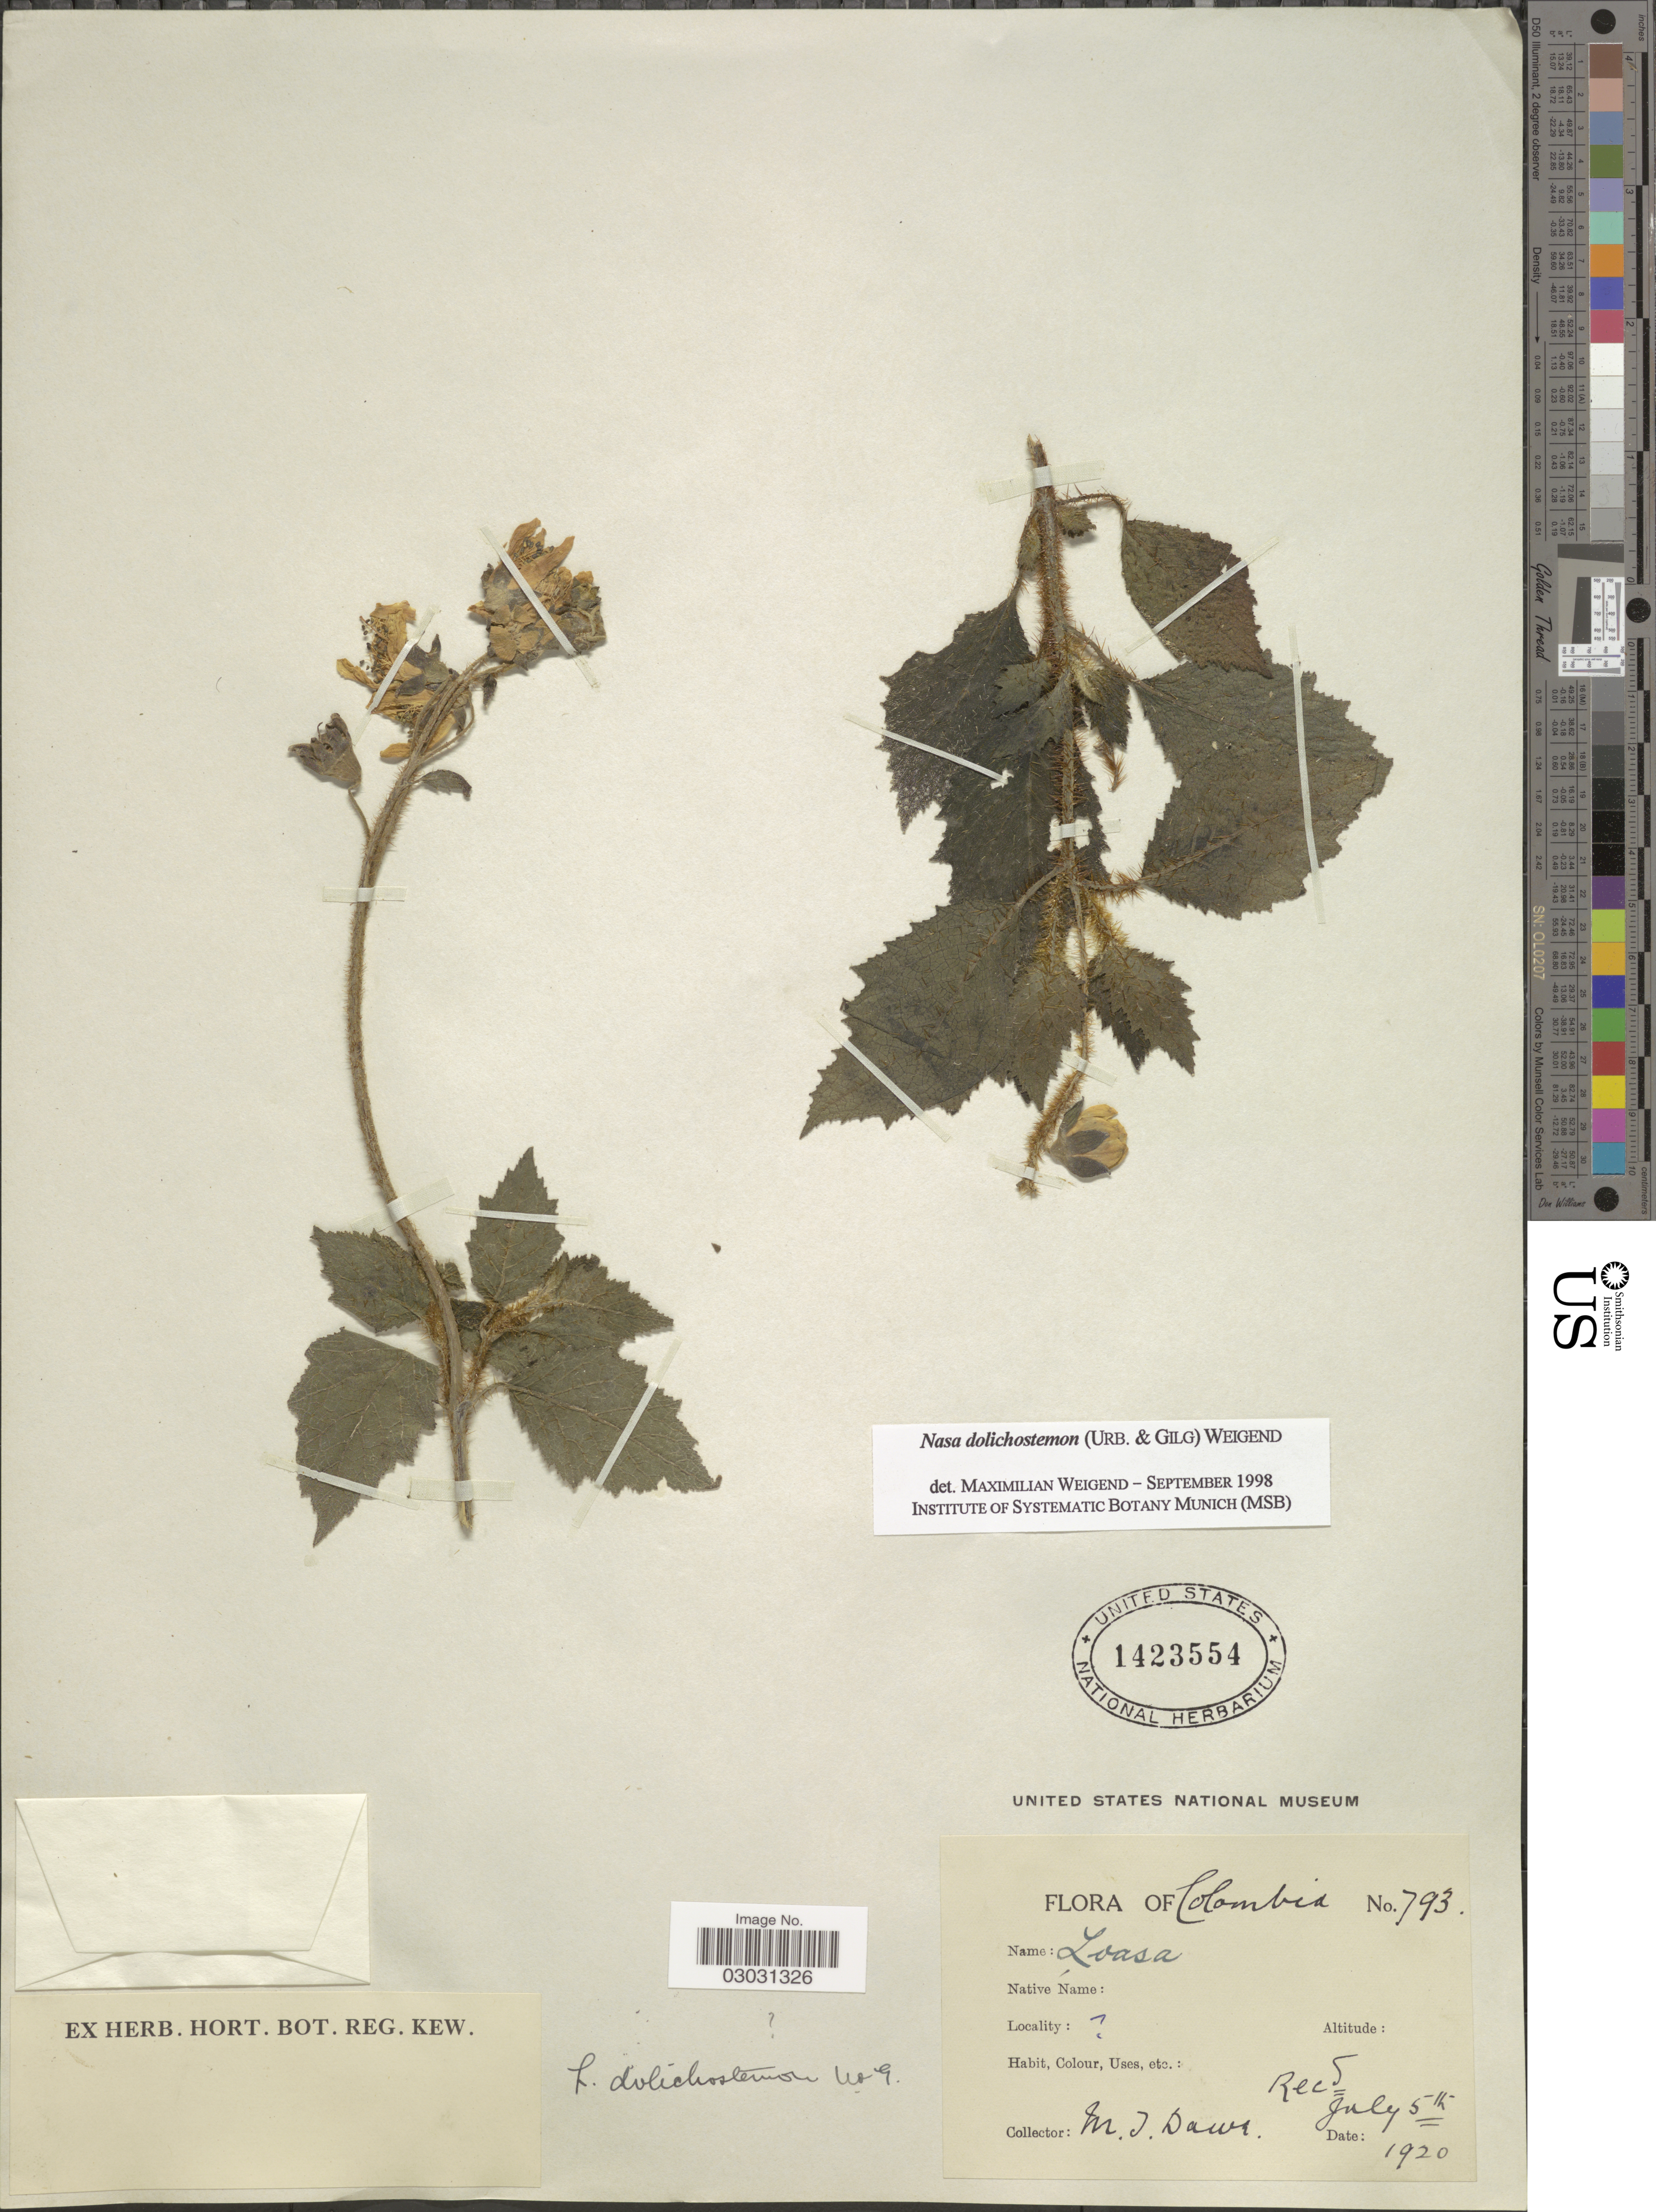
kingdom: Plantae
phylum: Tracheophyta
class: Magnoliopsida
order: Cornales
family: Loasaceae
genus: Nasa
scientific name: Nasa dolichostemon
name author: (Urb. & Gilg) Weigend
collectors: M. T. Dawe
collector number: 793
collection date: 1920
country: Colombia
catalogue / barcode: US 1423554